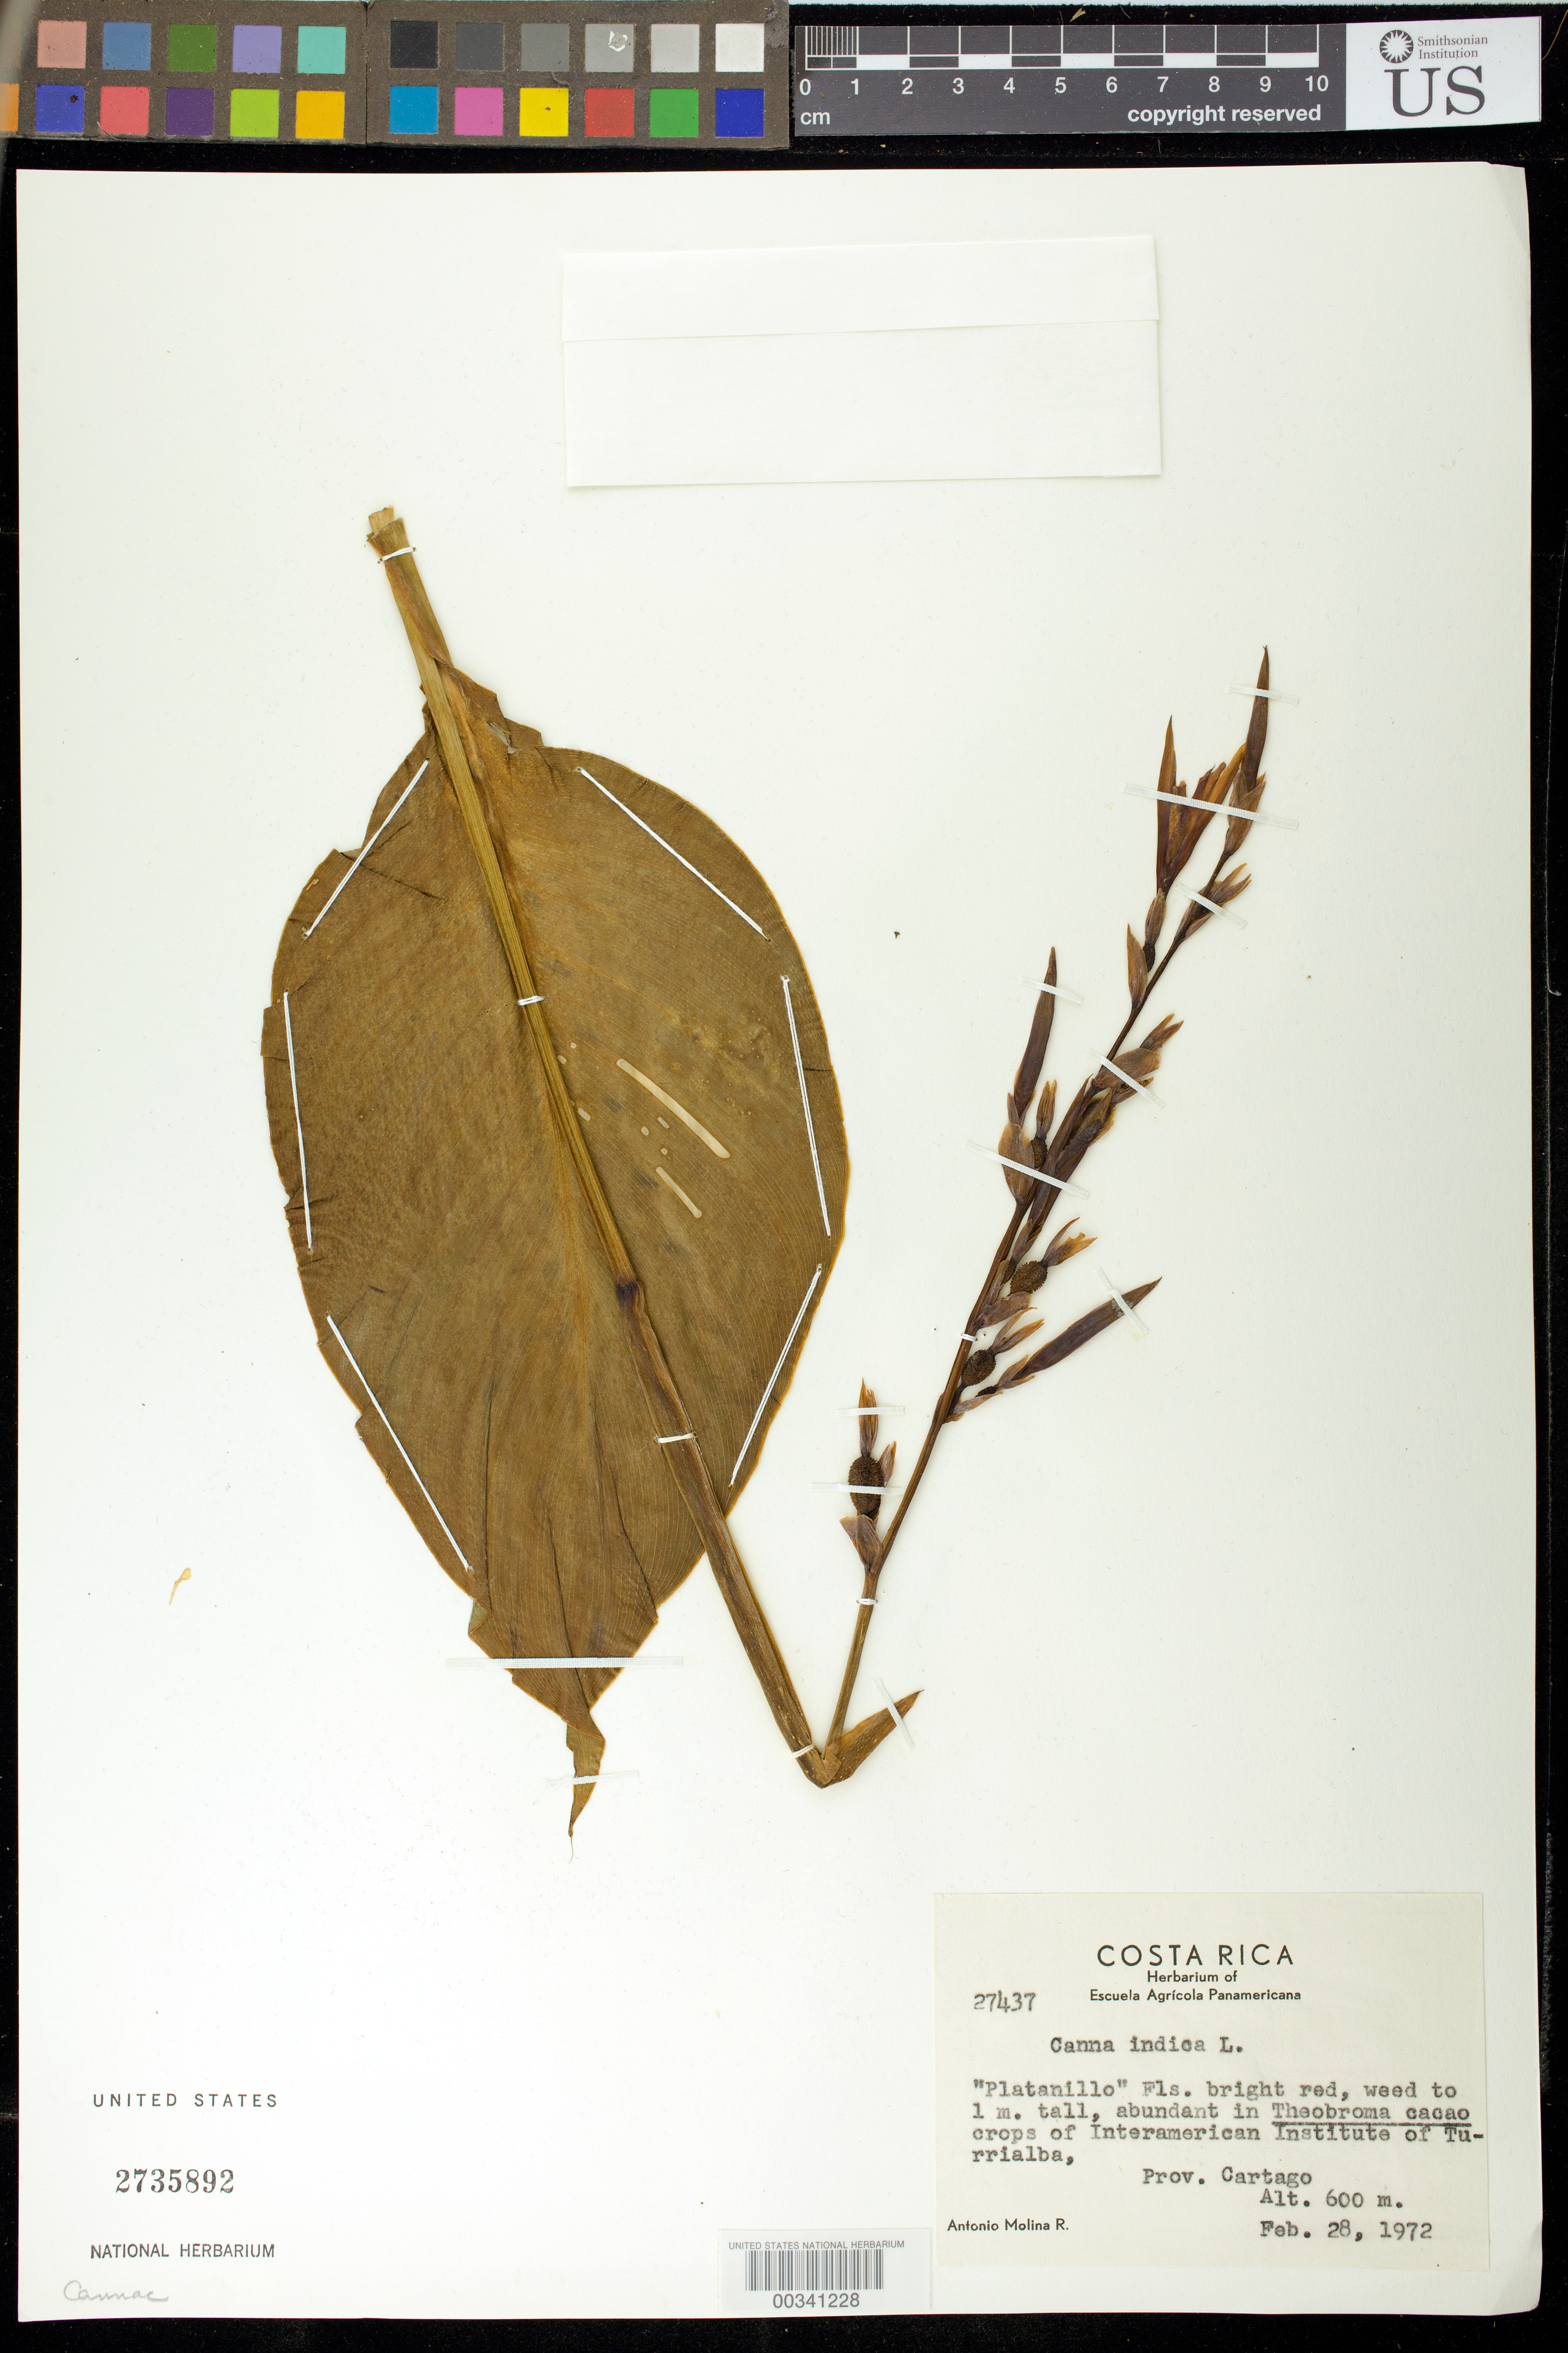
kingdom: Plantae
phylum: Tracheophyta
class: Liliopsida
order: Zingiberales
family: Cannaceae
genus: Canna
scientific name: Canna indica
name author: L.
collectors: A. Molina R.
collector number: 27437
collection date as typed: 28 Feb 1972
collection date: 1972-02-28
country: Costa Rica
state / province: Cartago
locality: Abundant in Theobroma cacao crops of Interamerican Institute of Turrialba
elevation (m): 600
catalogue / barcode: US 2735892